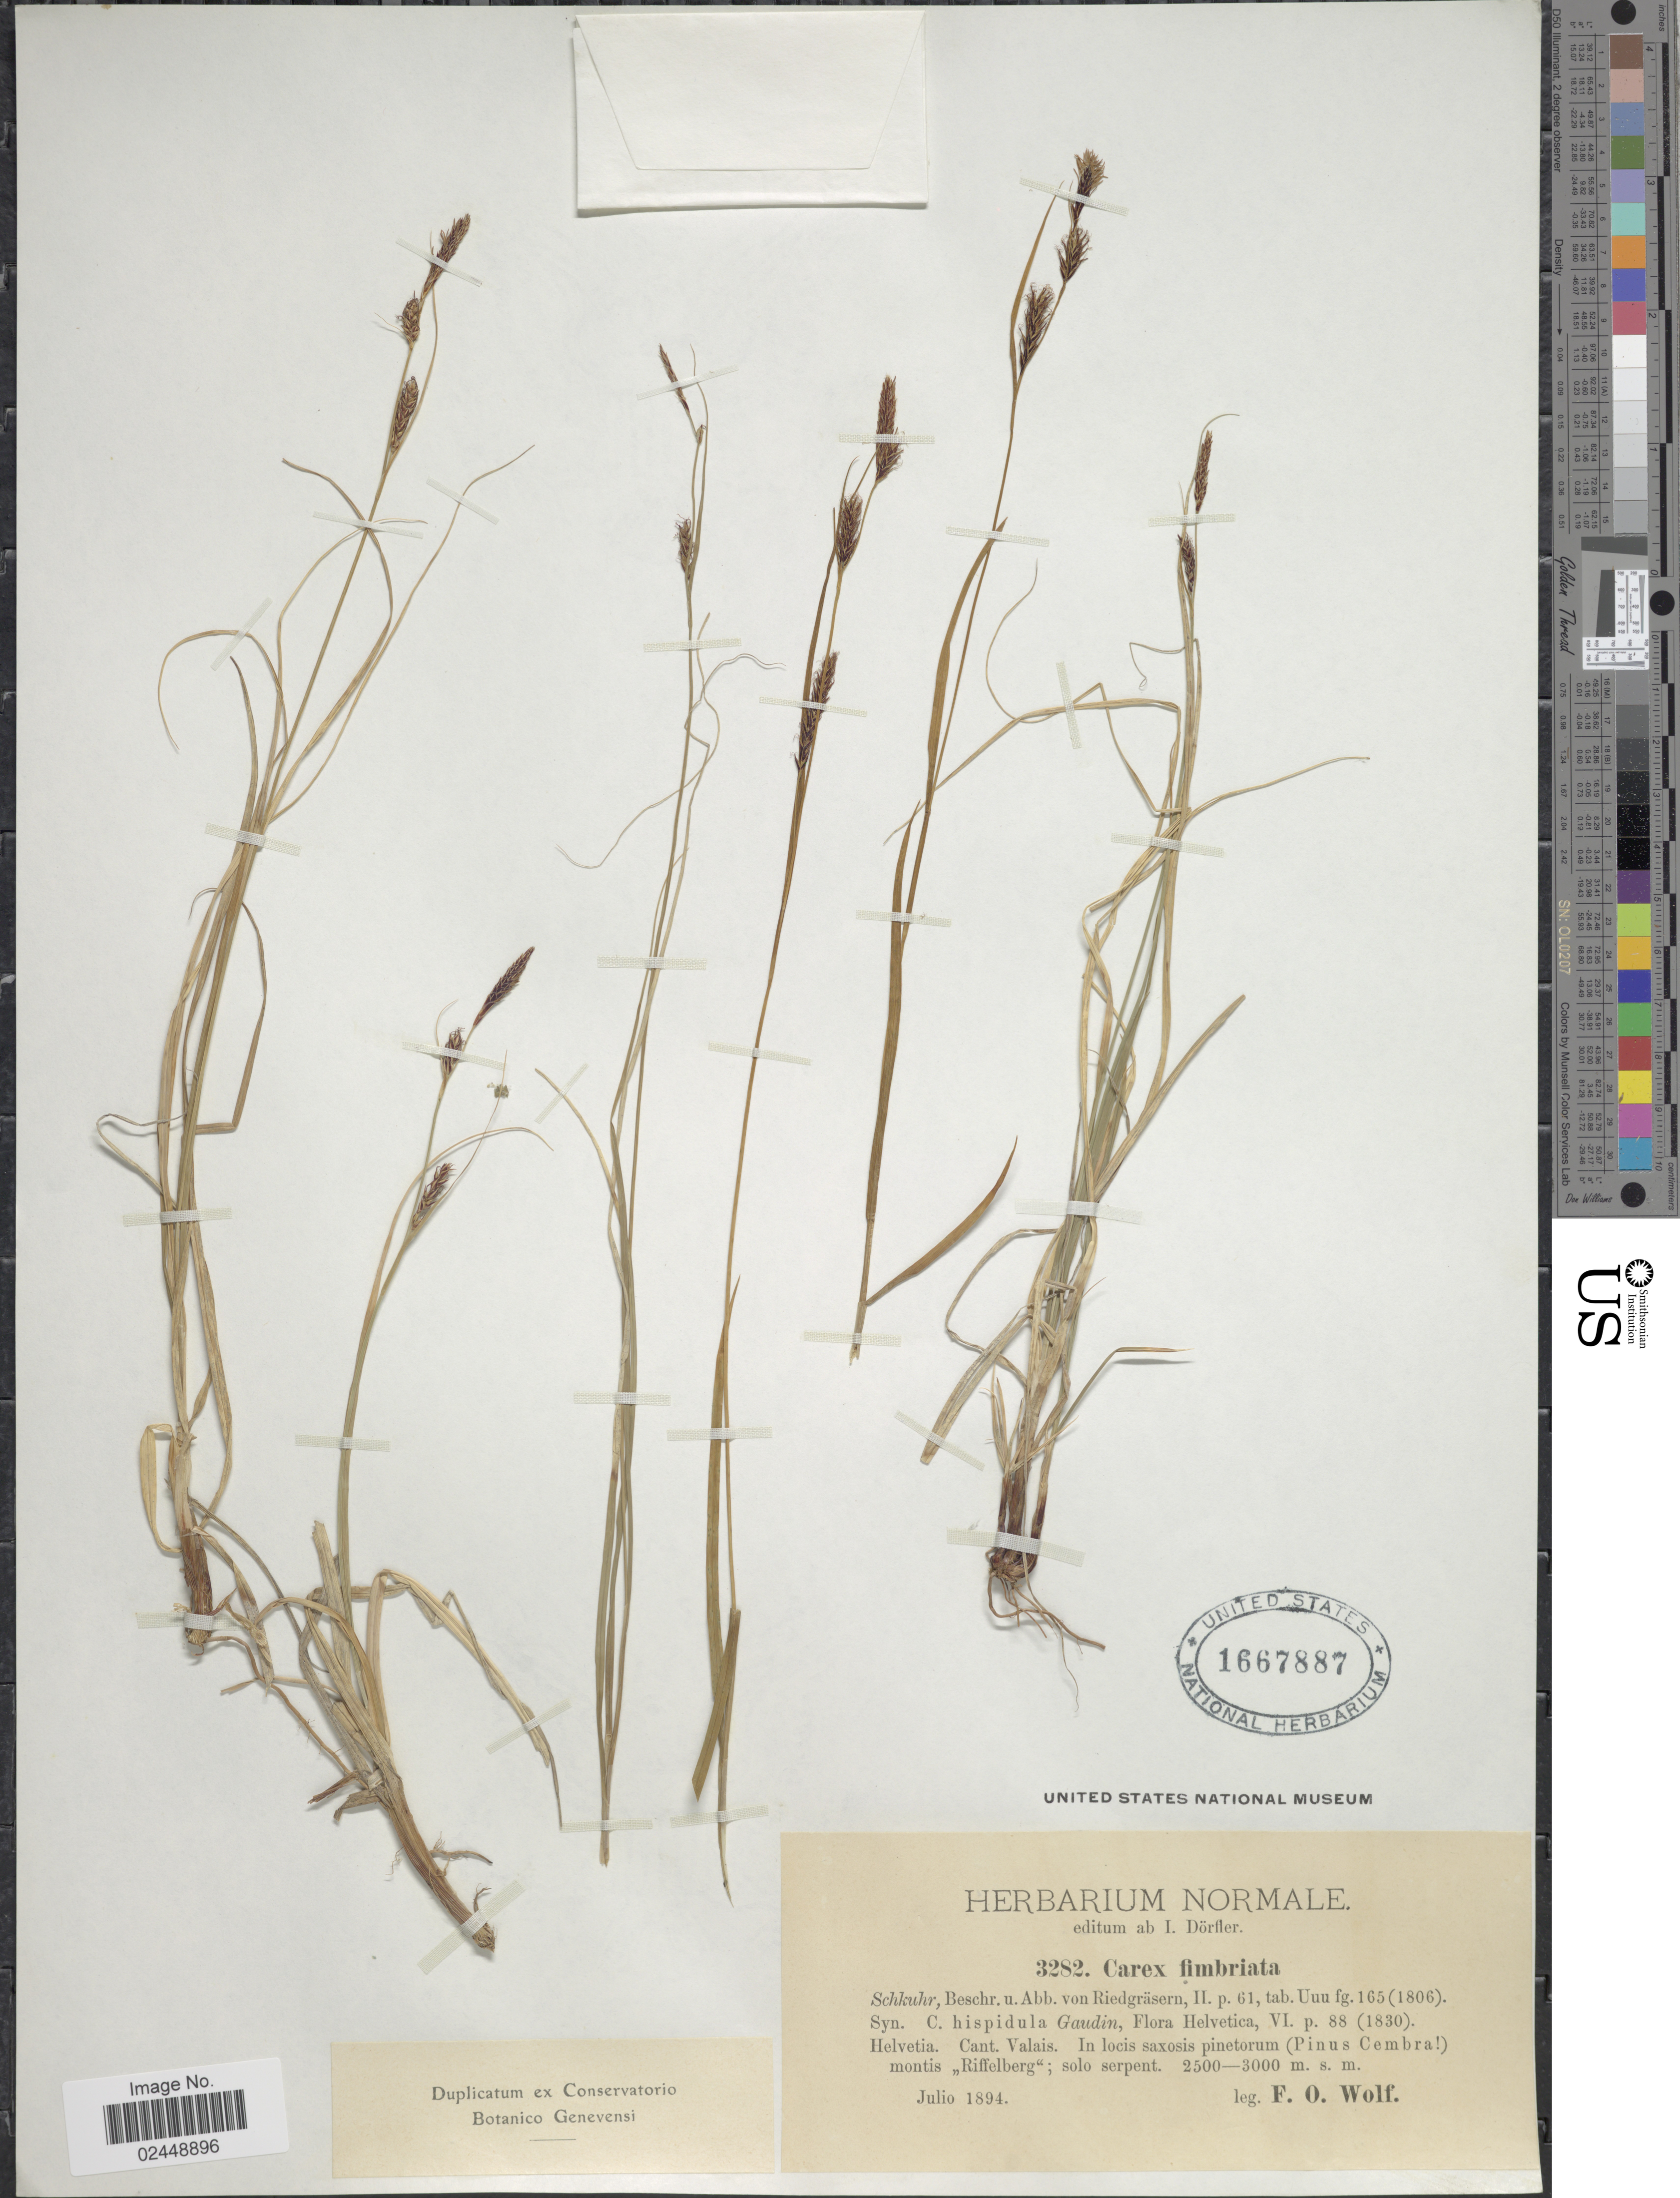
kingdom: Plantae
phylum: Tracheophyta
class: Liliopsida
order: Poales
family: Cyperaceae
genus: Carex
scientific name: Carex fimbriata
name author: Schkuhr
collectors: F. Wolf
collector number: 3282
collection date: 1894-07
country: Switzerland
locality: Helvetia. Cant. Valais. In locis saxosis pinetorum (Pinus Cembra [illegible text]), montis Riffelberg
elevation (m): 2500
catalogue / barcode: US 1667887